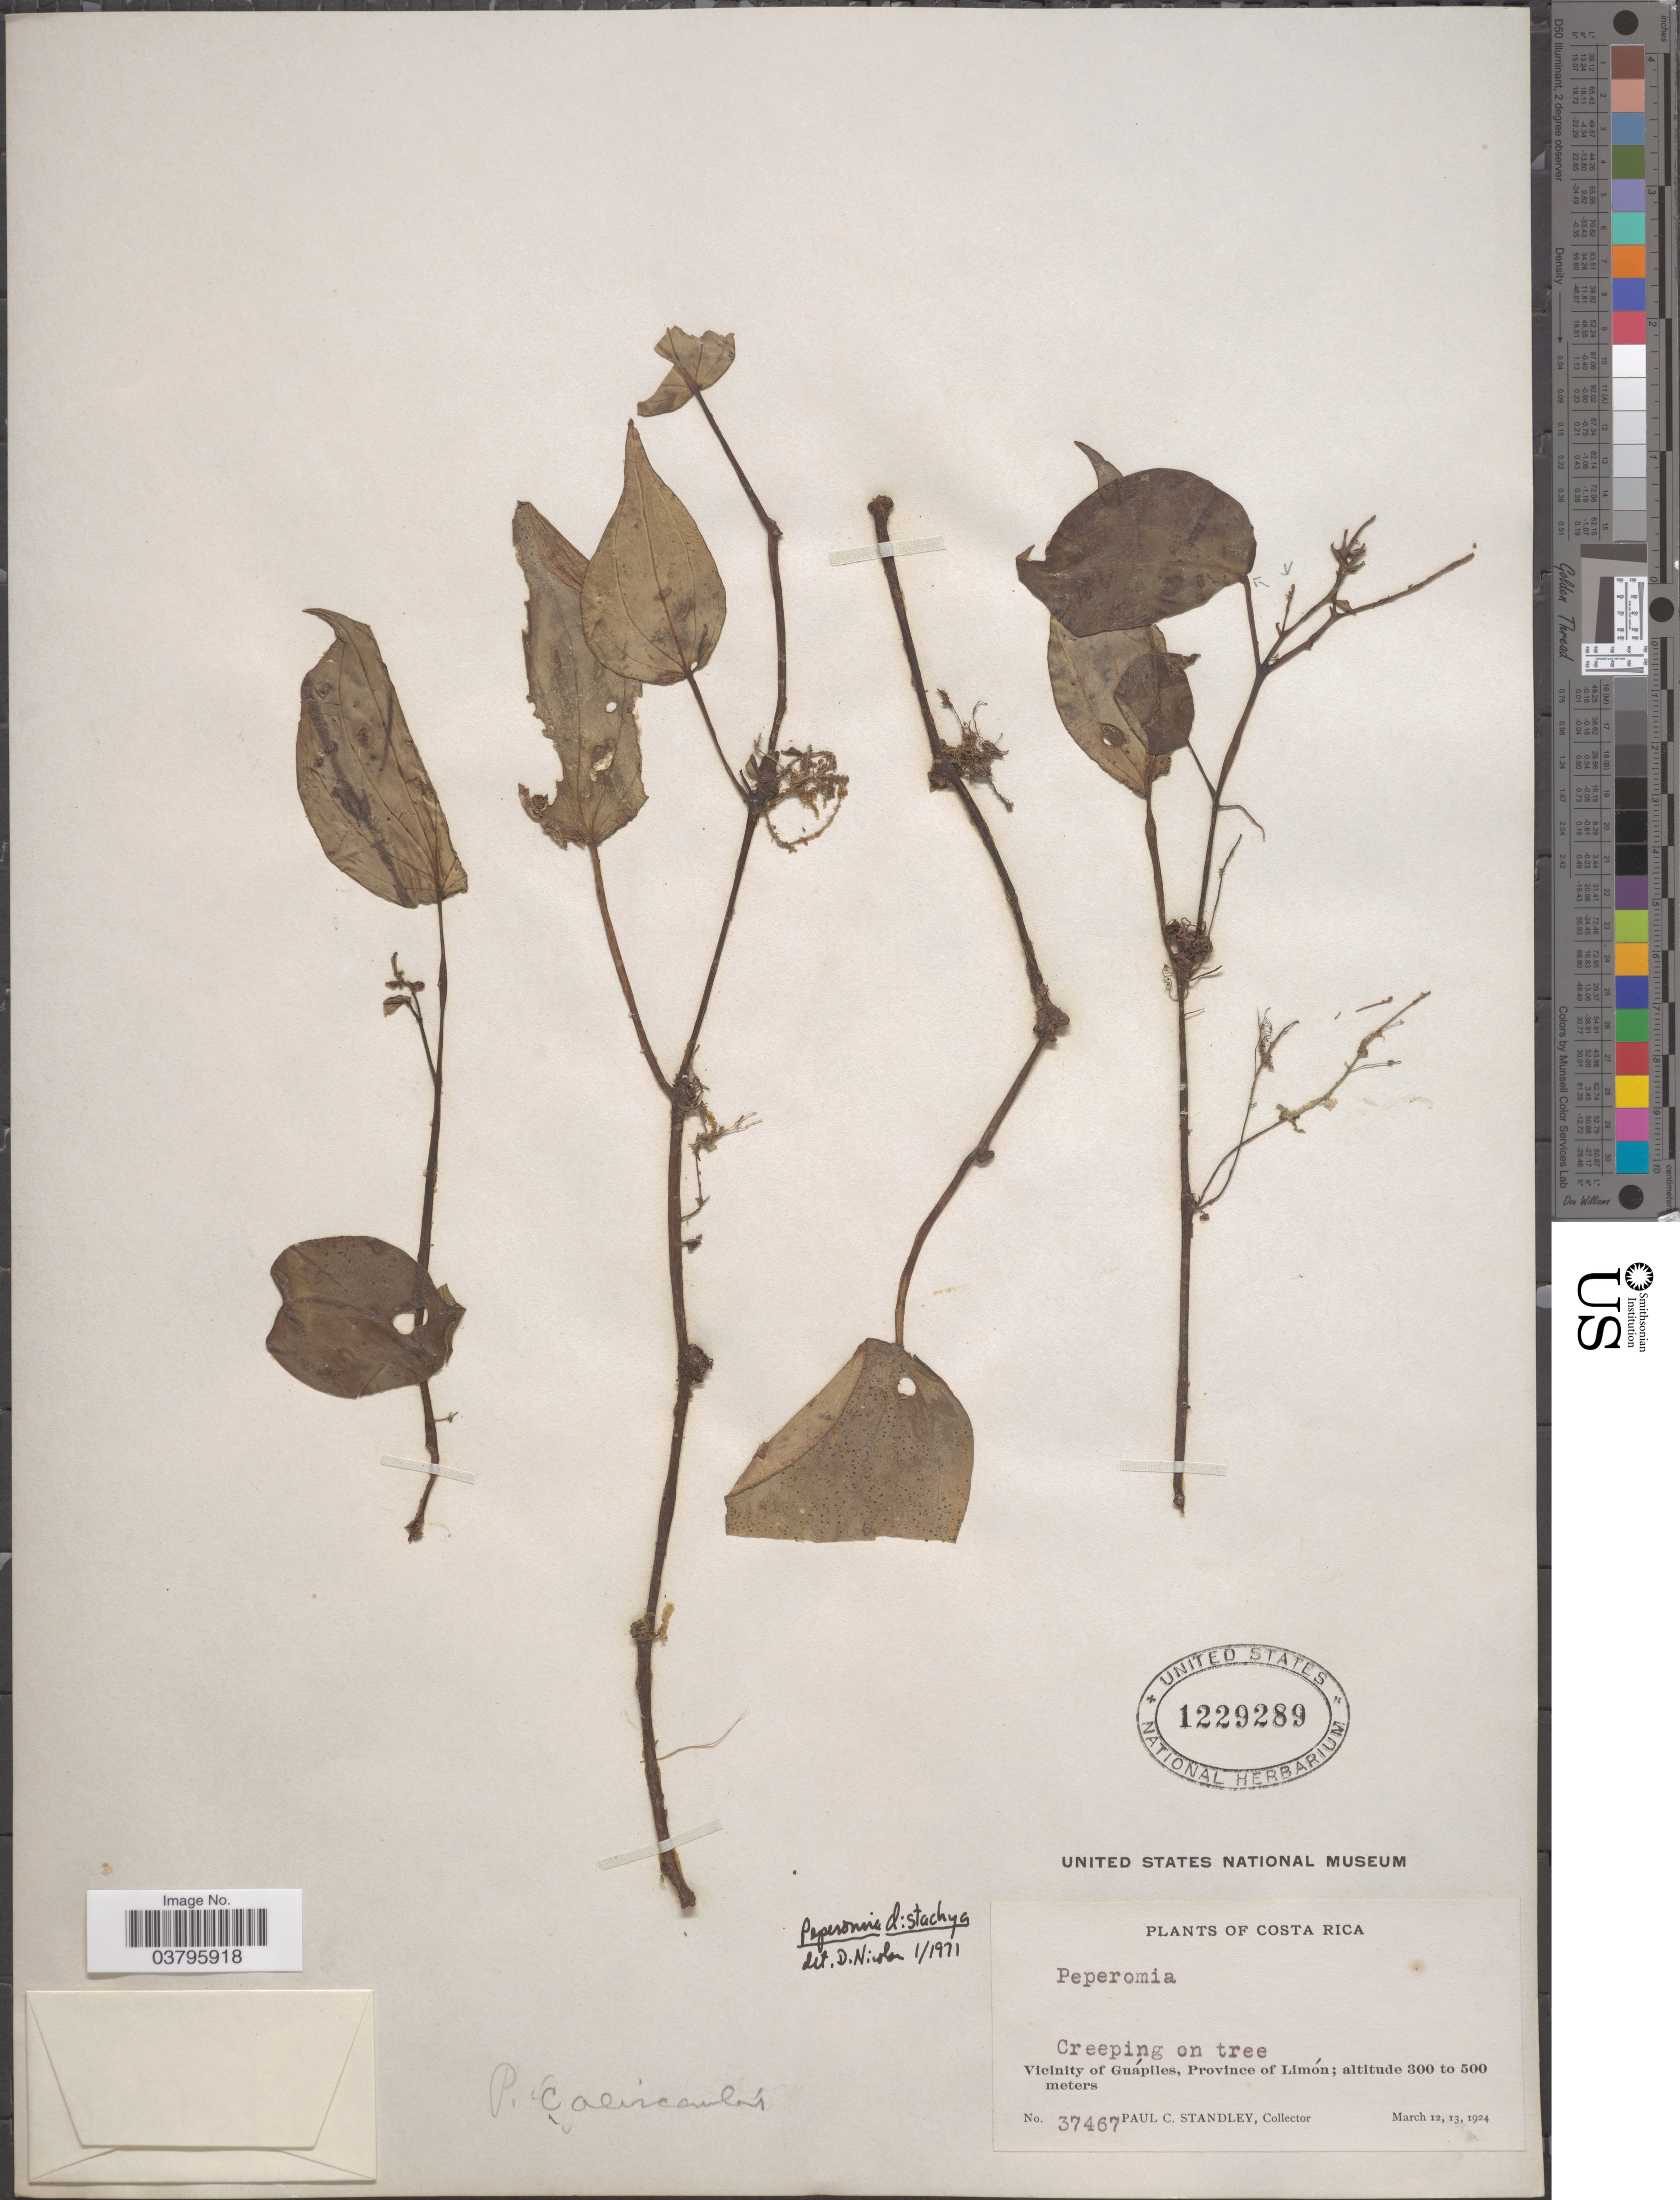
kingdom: Plantae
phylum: Tracheophyta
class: Magnoliopsida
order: Piperales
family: Piperaceae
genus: Peperomia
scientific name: Peperomia calvicaulis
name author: C. DC.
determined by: Jiménez, José Estaban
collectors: P. C. Standley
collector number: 37467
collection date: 1924-03-12/1924-03-13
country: Costa Rica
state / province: Limón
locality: Vicinity of Guápiles.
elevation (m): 300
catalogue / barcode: US 1229289